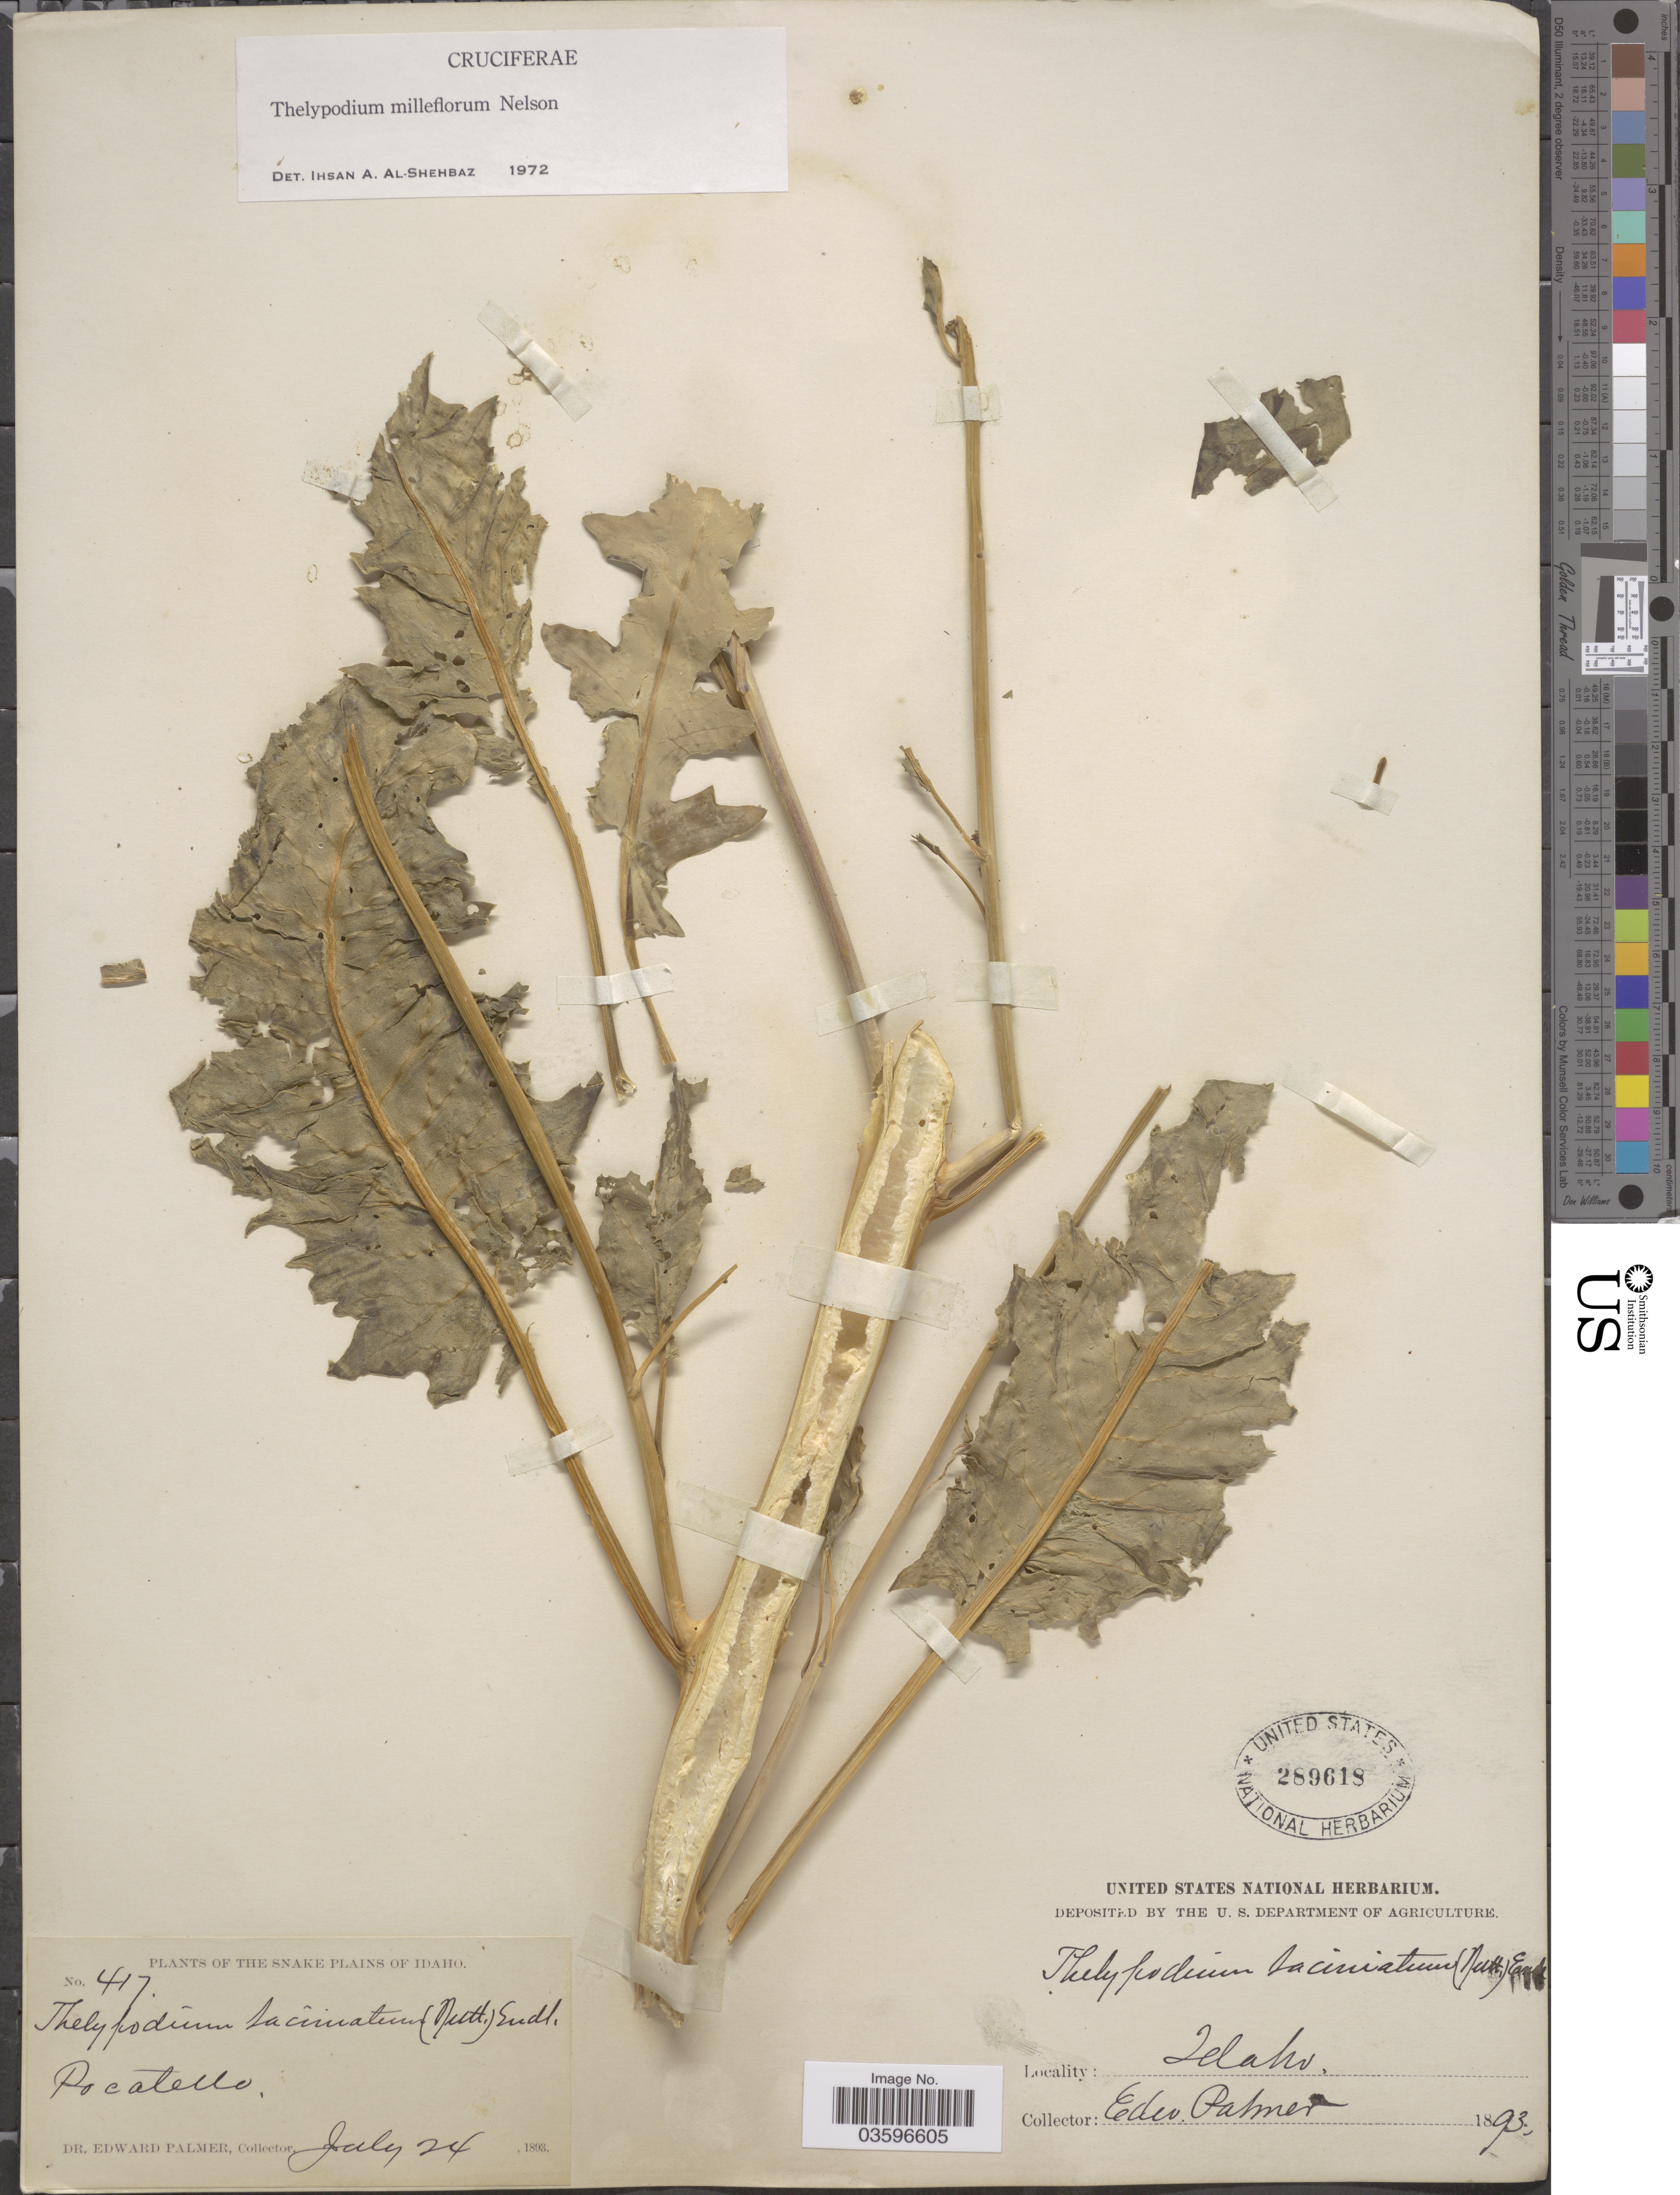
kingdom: Plantae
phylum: Tracheophyta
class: Magnoliopsida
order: Brassicales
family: Brassicaceae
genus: Thelypodium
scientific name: Thelypodium milleflorum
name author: A. Nelson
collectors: E. Palmer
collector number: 417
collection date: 1893-07-24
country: United States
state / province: Idaho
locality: The Snake Plains of Idaho. Pocatello.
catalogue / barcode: US 289618